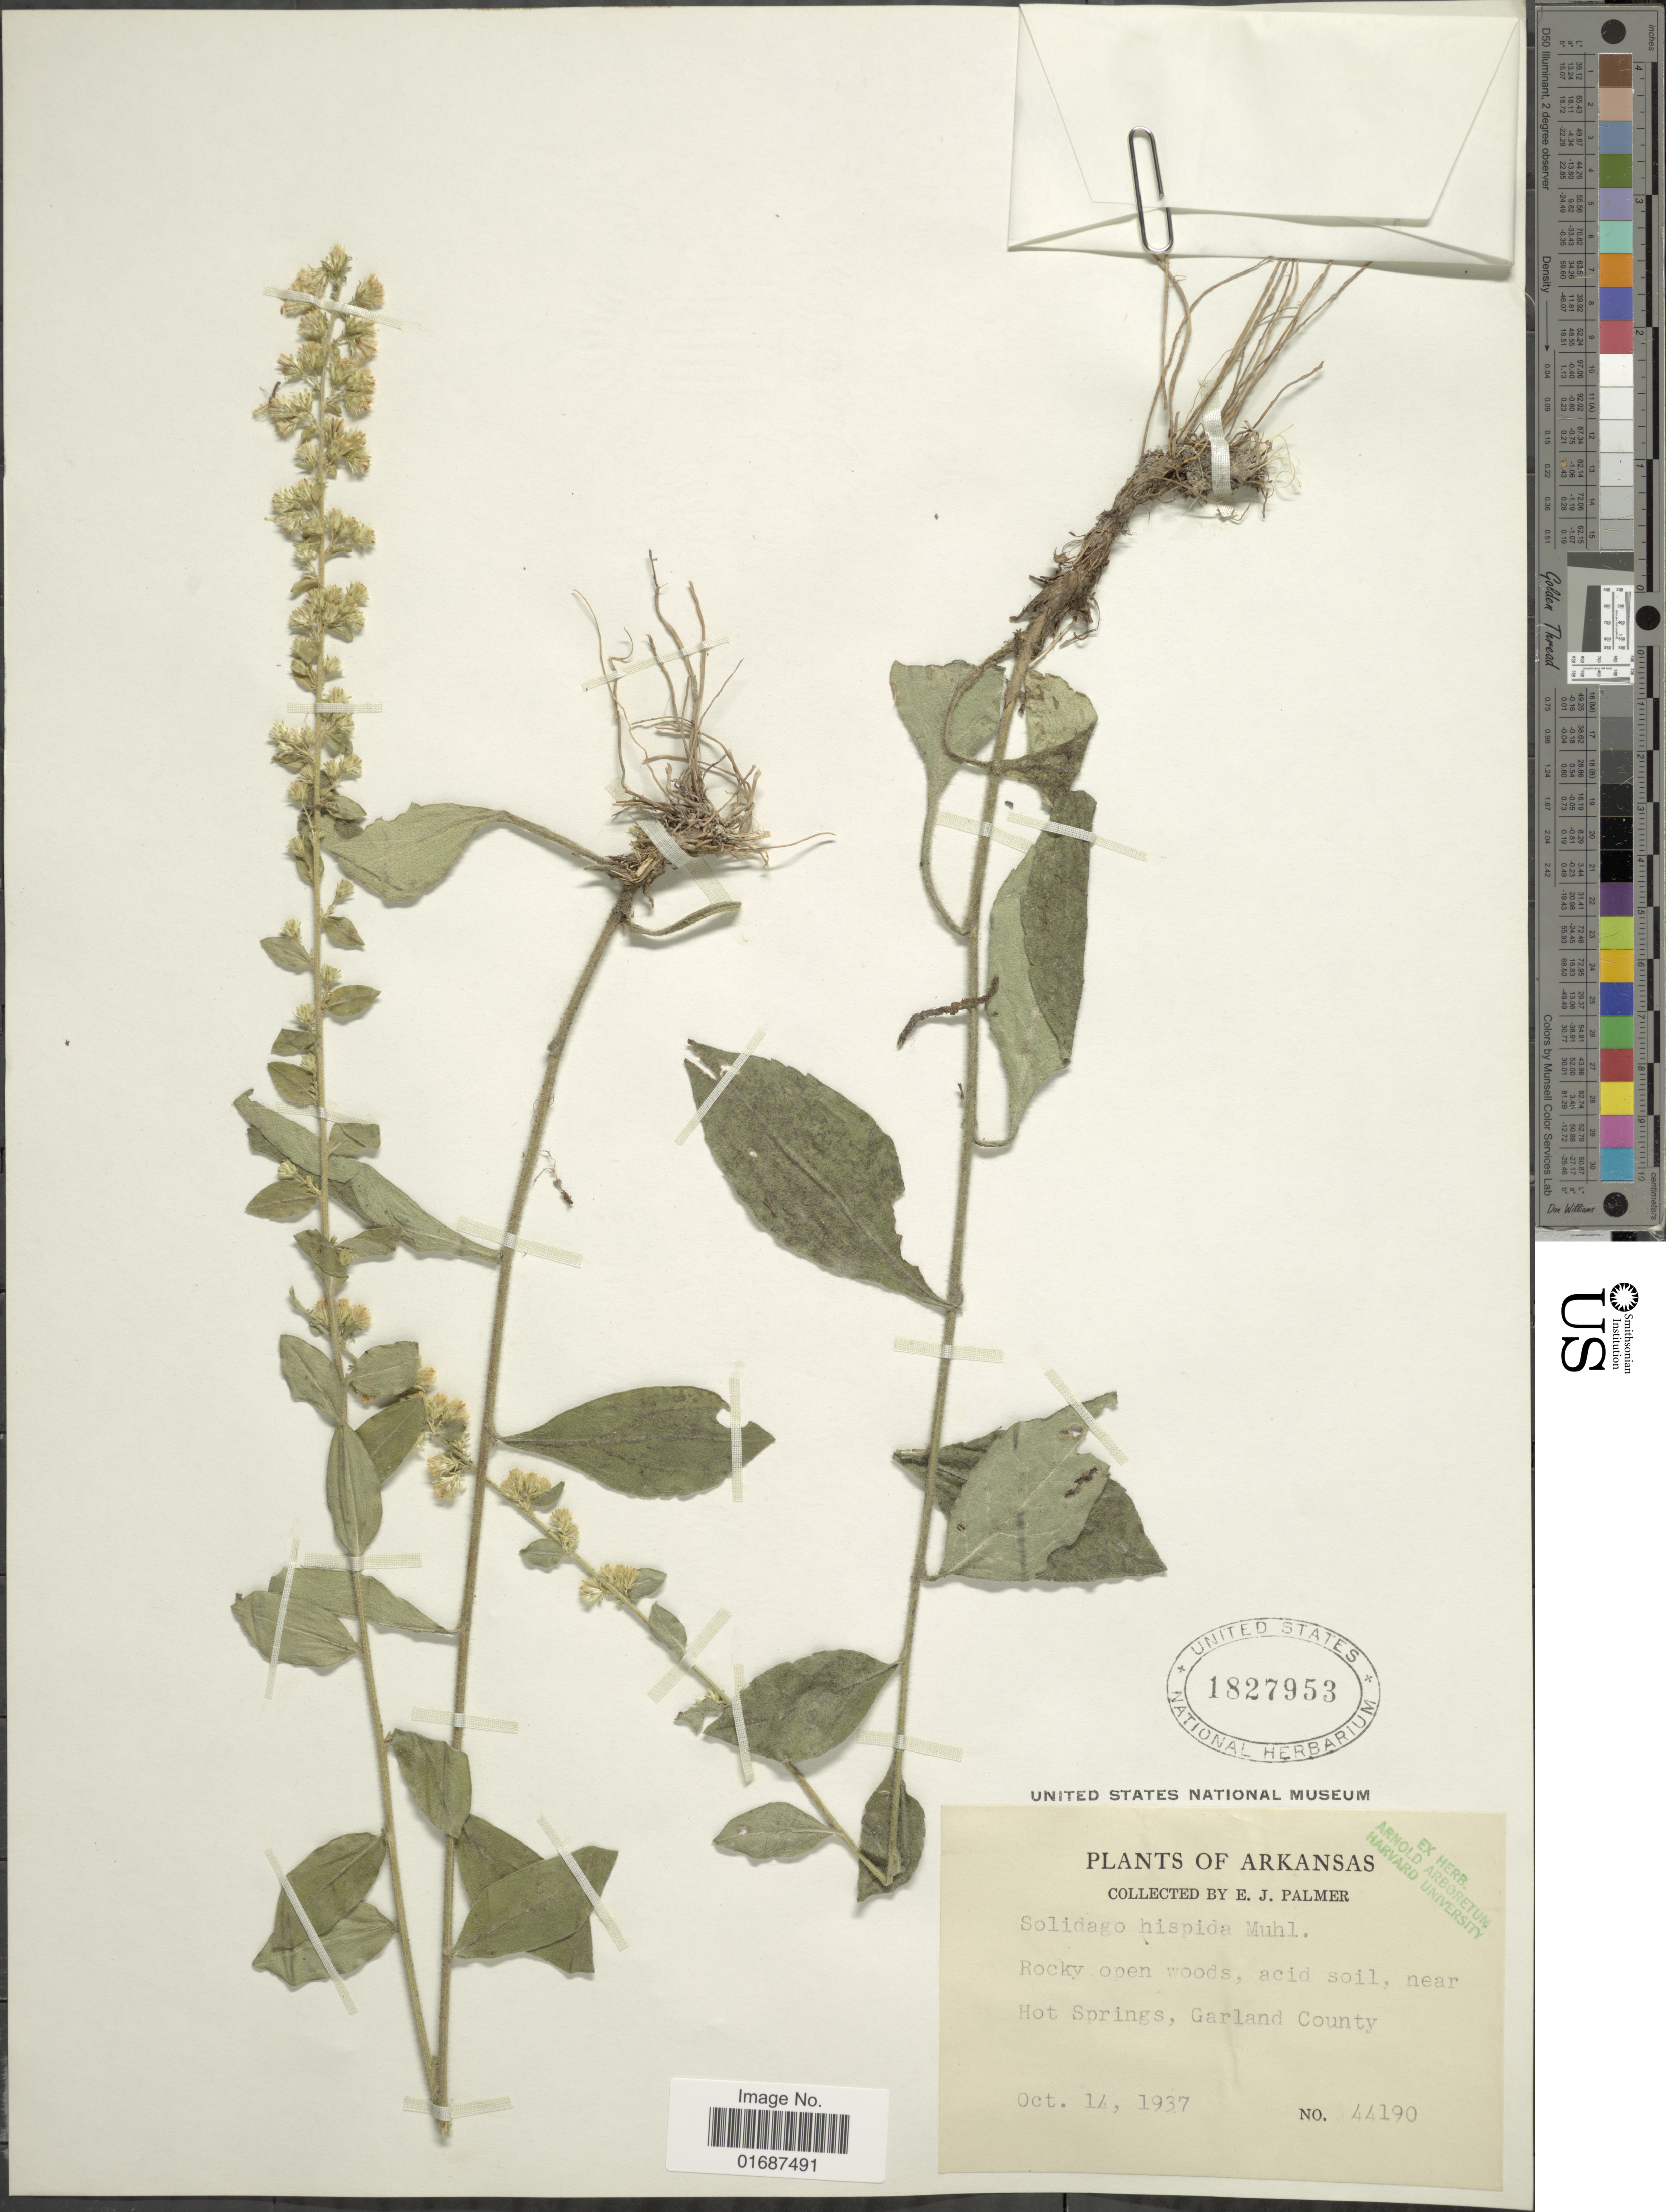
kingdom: Plantae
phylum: Tracheophyta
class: Magnoliopsida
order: Asterales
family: Asteraceae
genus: Solidago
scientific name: Solidago hispida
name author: Muhl. ex Willd.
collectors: E. J. Palmer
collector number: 44190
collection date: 1937-10-14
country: United States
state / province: Arkansas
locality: Hot Springs, Garland County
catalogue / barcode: US 1827953